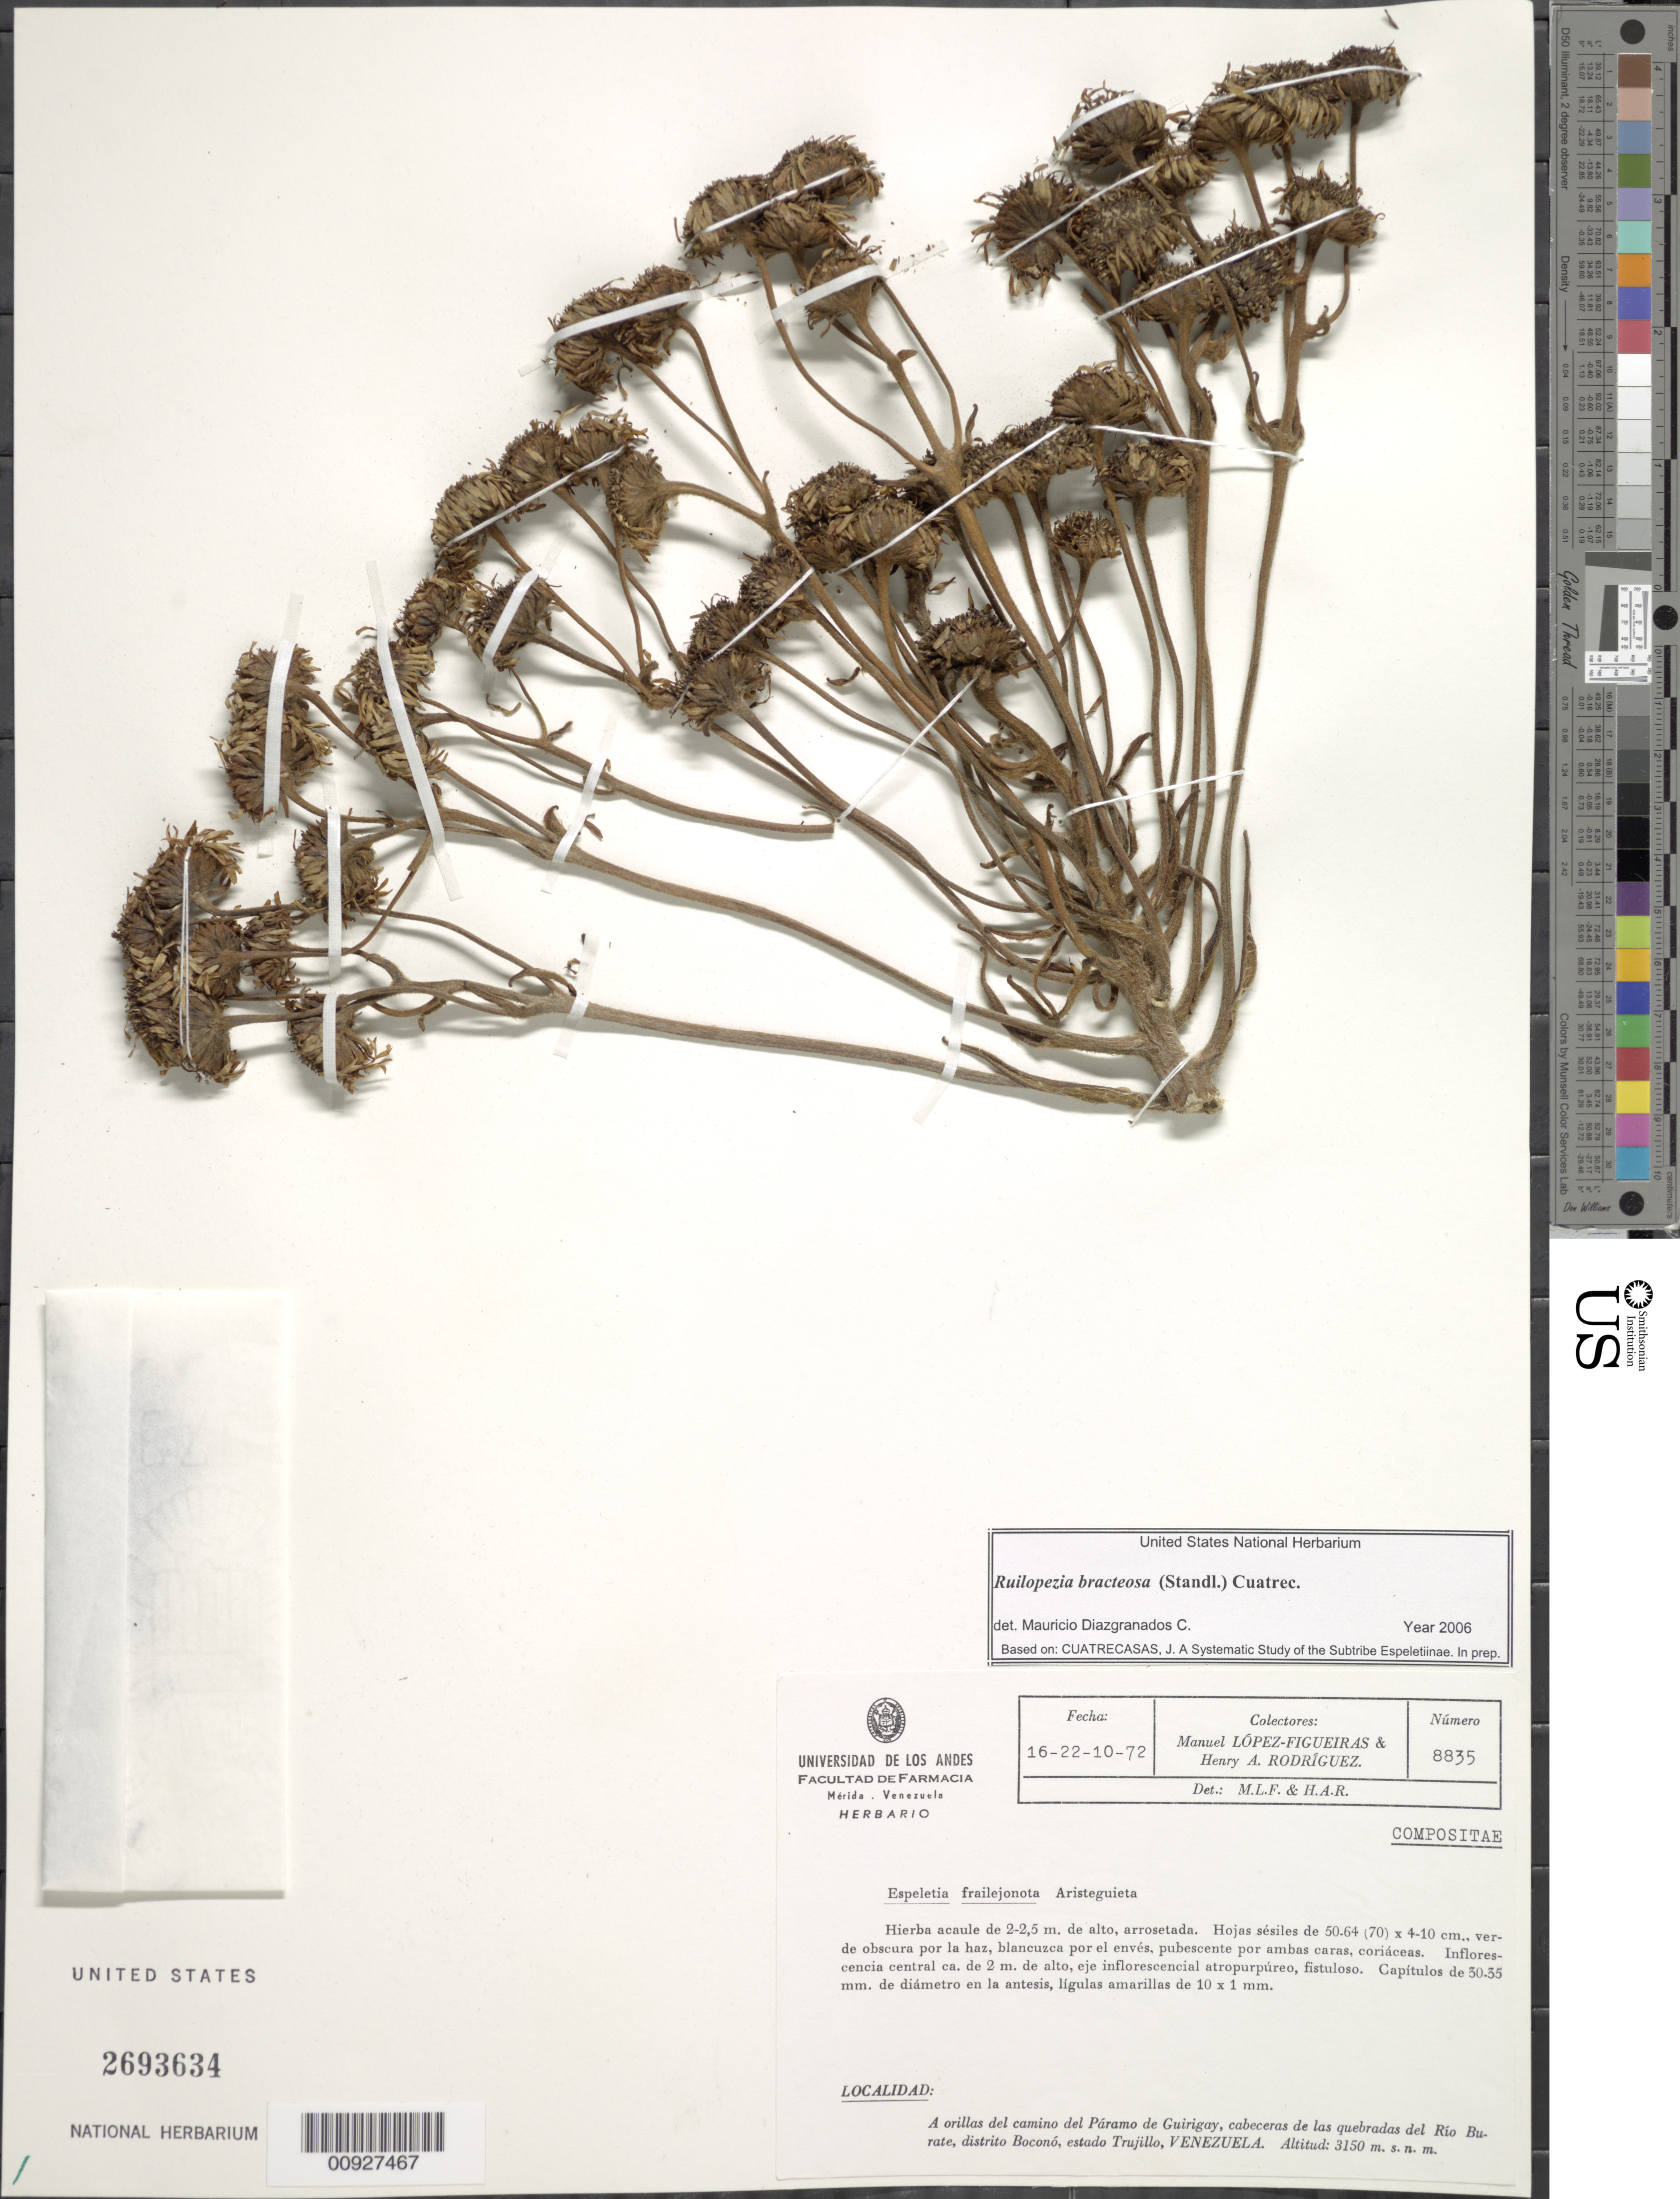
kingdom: Plantae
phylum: Tracheophyta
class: Magnoliopsida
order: Asterales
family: Asteraceae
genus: Ruilopezia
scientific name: Ruilopezia bracteosa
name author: (Standl.) Cuatrec.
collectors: M. López Figueiras & H. A. Rodriguez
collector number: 8835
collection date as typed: Transcribed d/m/y: 16/10/72 to 22/10/72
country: Venezuela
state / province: Trujillo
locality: A orillas del camino del Paramo de Guirigay, cabeceras de las quebradas del Rio Burate, Distrito Bocono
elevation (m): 3150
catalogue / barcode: US 2693634